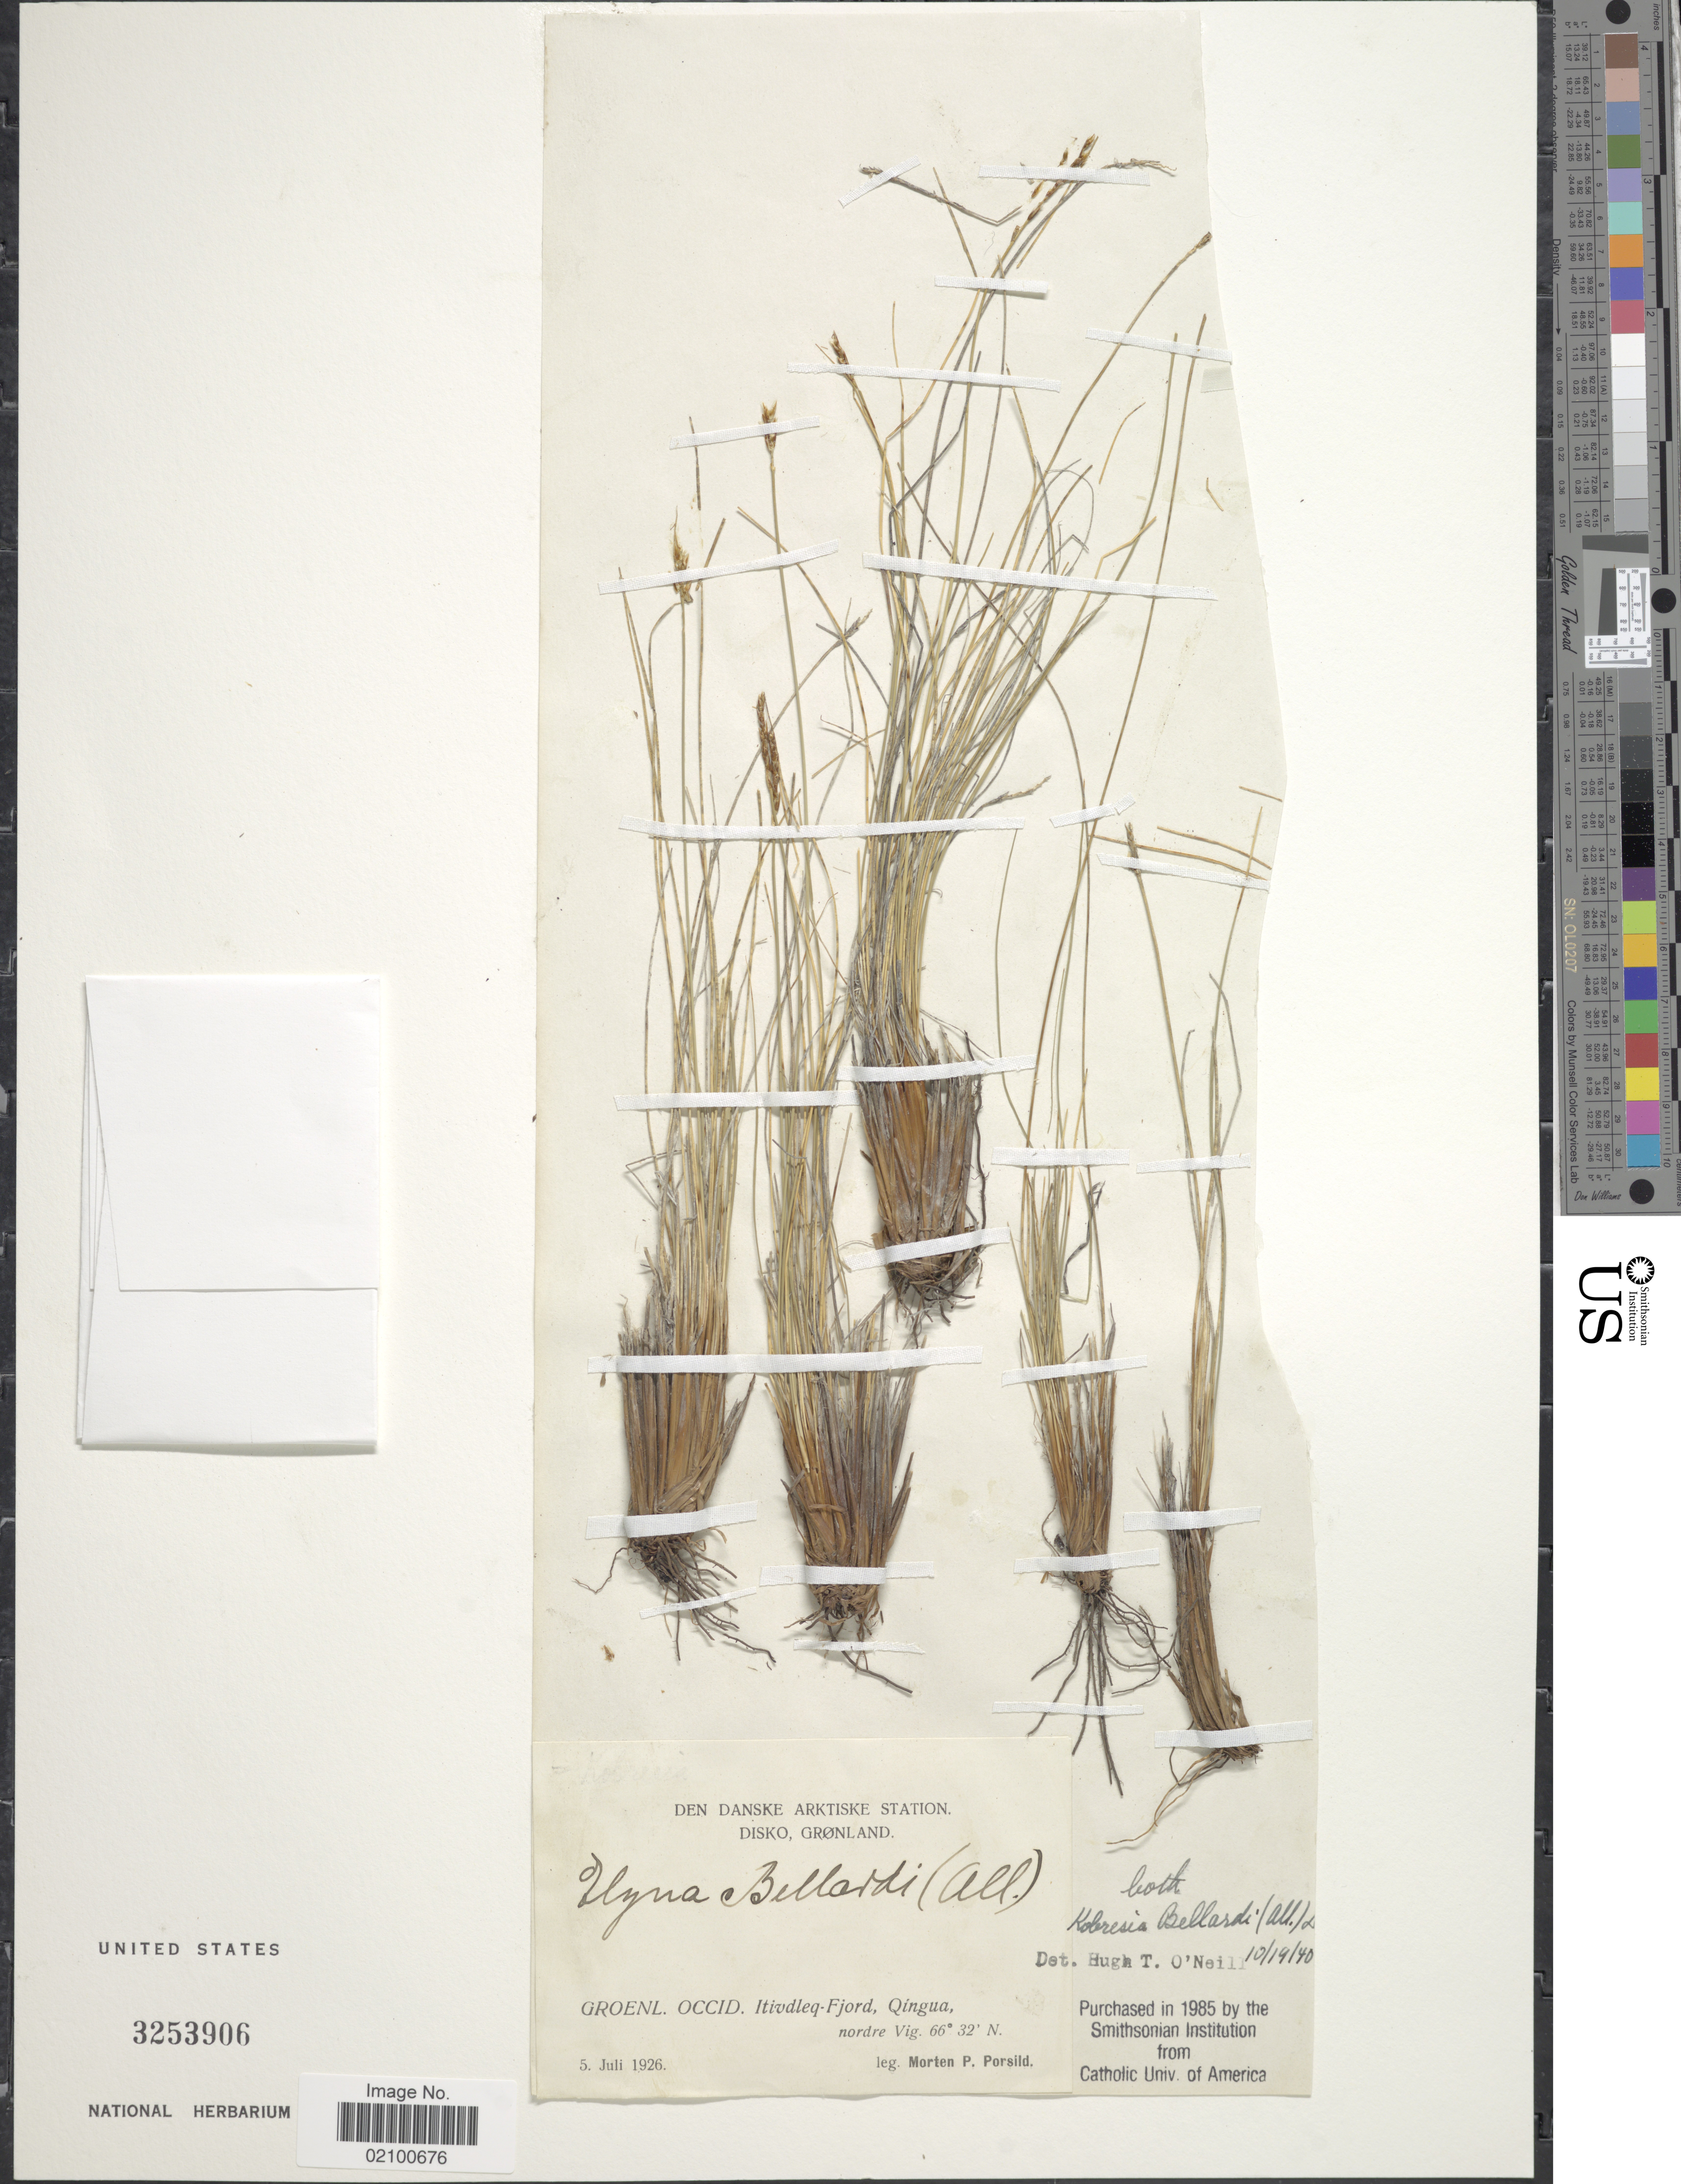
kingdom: Plantae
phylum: Tracheophyta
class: Liliopsida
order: Poales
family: Cyperaceae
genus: Carex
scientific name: Carex myosuroides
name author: Vill.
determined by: Strong, M. T., (US), Smithsonian Institution - National Museum of Natural History (UNITED STATES)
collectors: M. P. Porsild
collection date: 1926-07-05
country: Greenland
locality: Disko, Gronland, Groenl. Occid. Itivdleq-Fjord, Qingua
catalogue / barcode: US 3253906